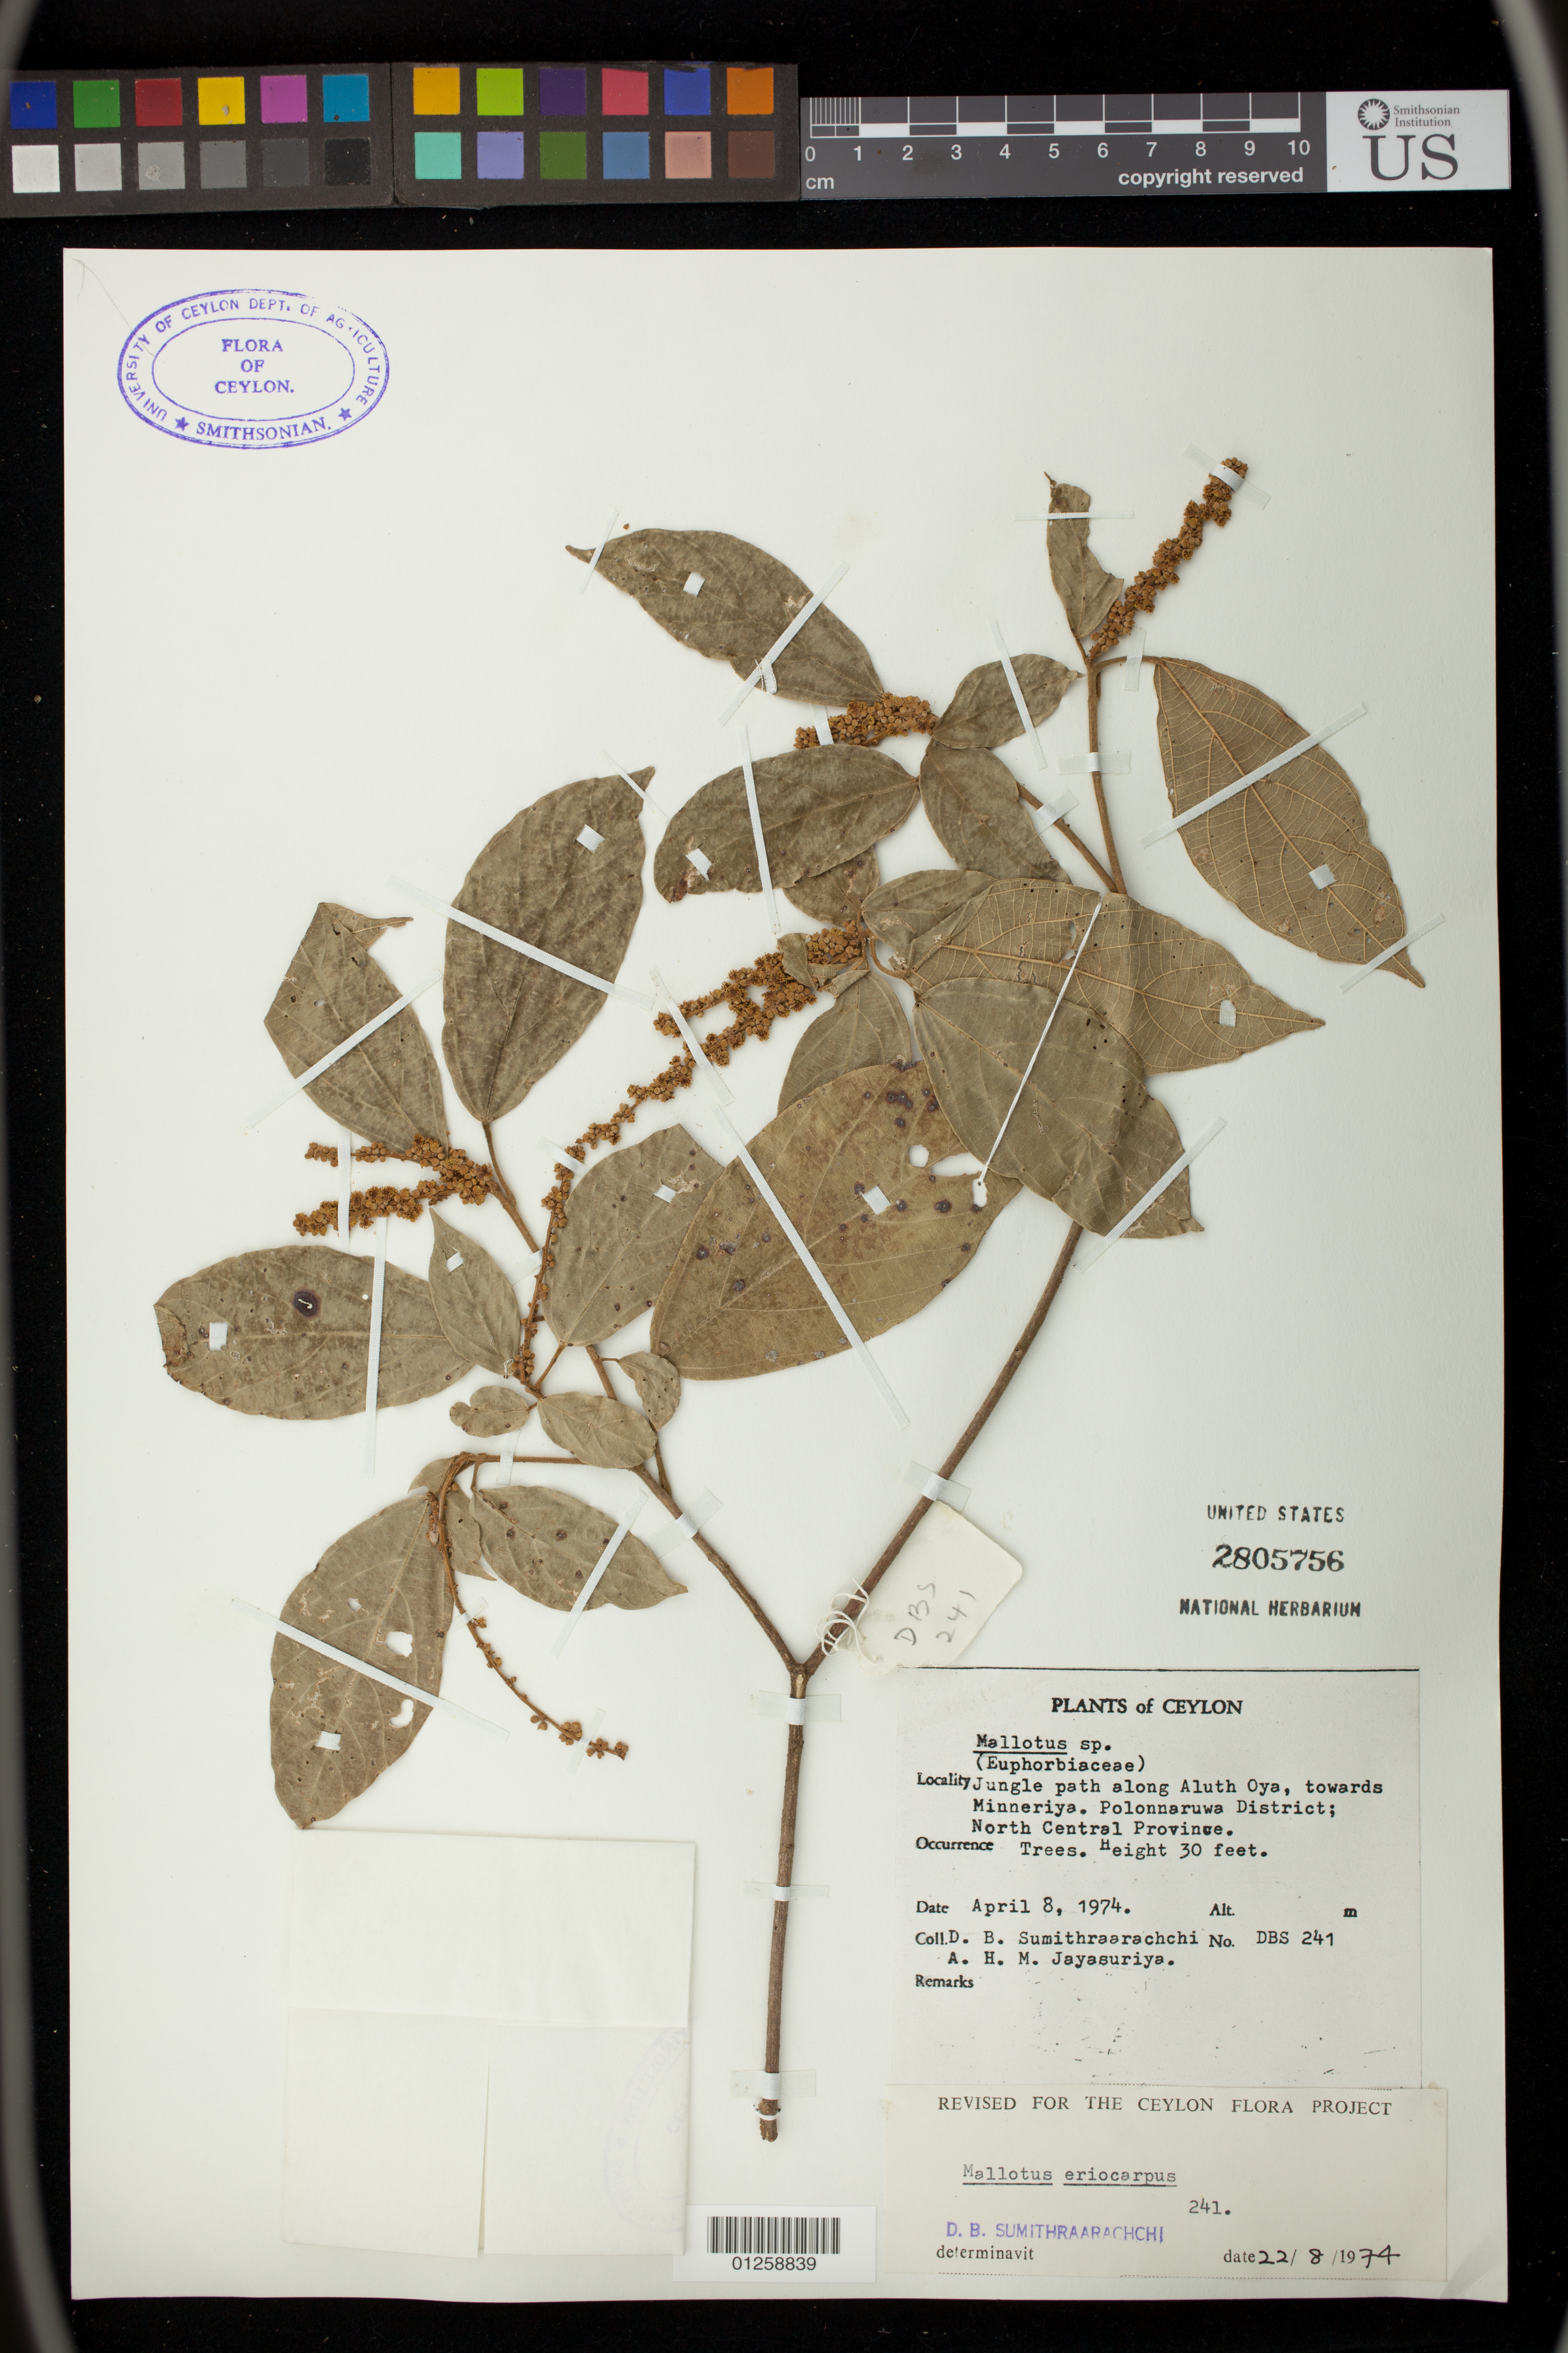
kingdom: Plantae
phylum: Tracheophyta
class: Magnoliopsida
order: Malpighiales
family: Euphorbiaceae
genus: Mallotus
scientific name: Mallotus eriocarpus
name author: (Thwaites) Müll. Arg.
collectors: B. Sumithraarachchi & A. H. Jayasuriya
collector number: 241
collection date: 1974-04-08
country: Sri Lanka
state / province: North Central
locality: Jungle path along Aluth Oya, towards Minneriya. Polonnaruwa District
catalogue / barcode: US 2805756